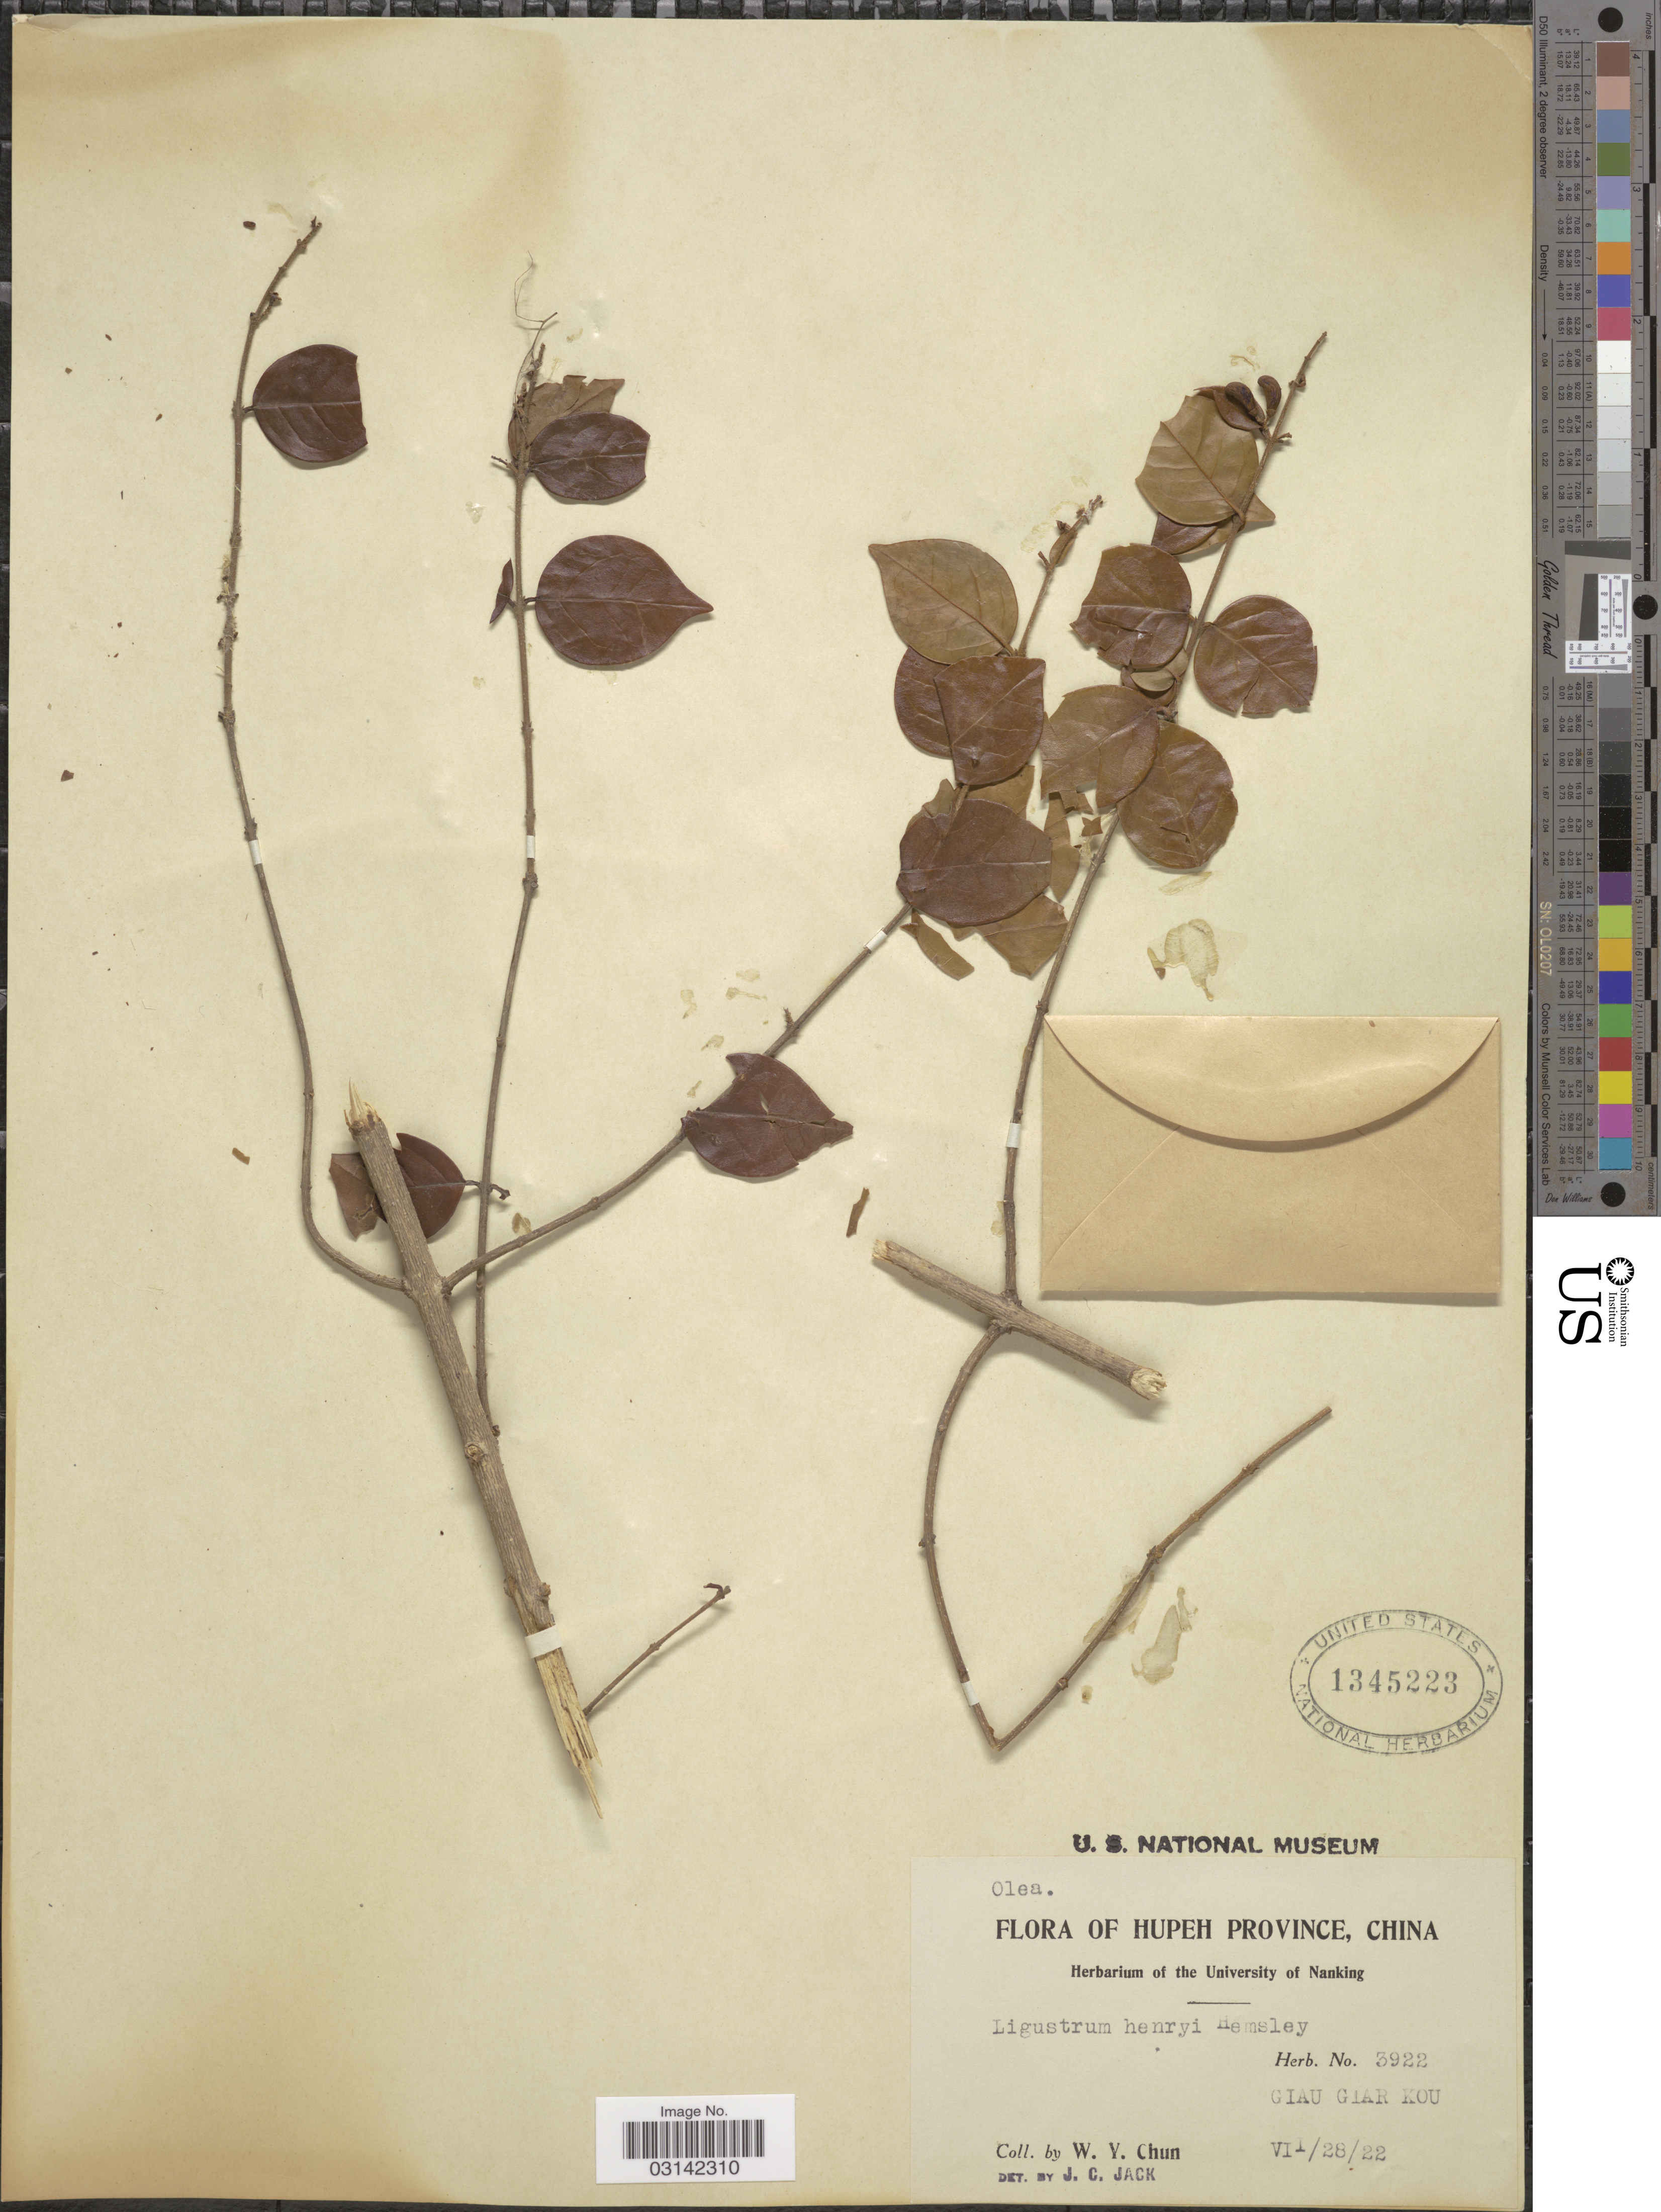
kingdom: Plantae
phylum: Tracheophyta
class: Magnoliopsida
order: Lamiales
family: Oleaceae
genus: Ligustrum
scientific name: Ligustrum henryi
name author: Hemsl.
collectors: W. Y. Chun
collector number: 3922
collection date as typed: Transcribed d/m/y: 28/7/22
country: China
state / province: Hubei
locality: Hupeh Province. Giau Giar Kou.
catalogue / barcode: US 1345223